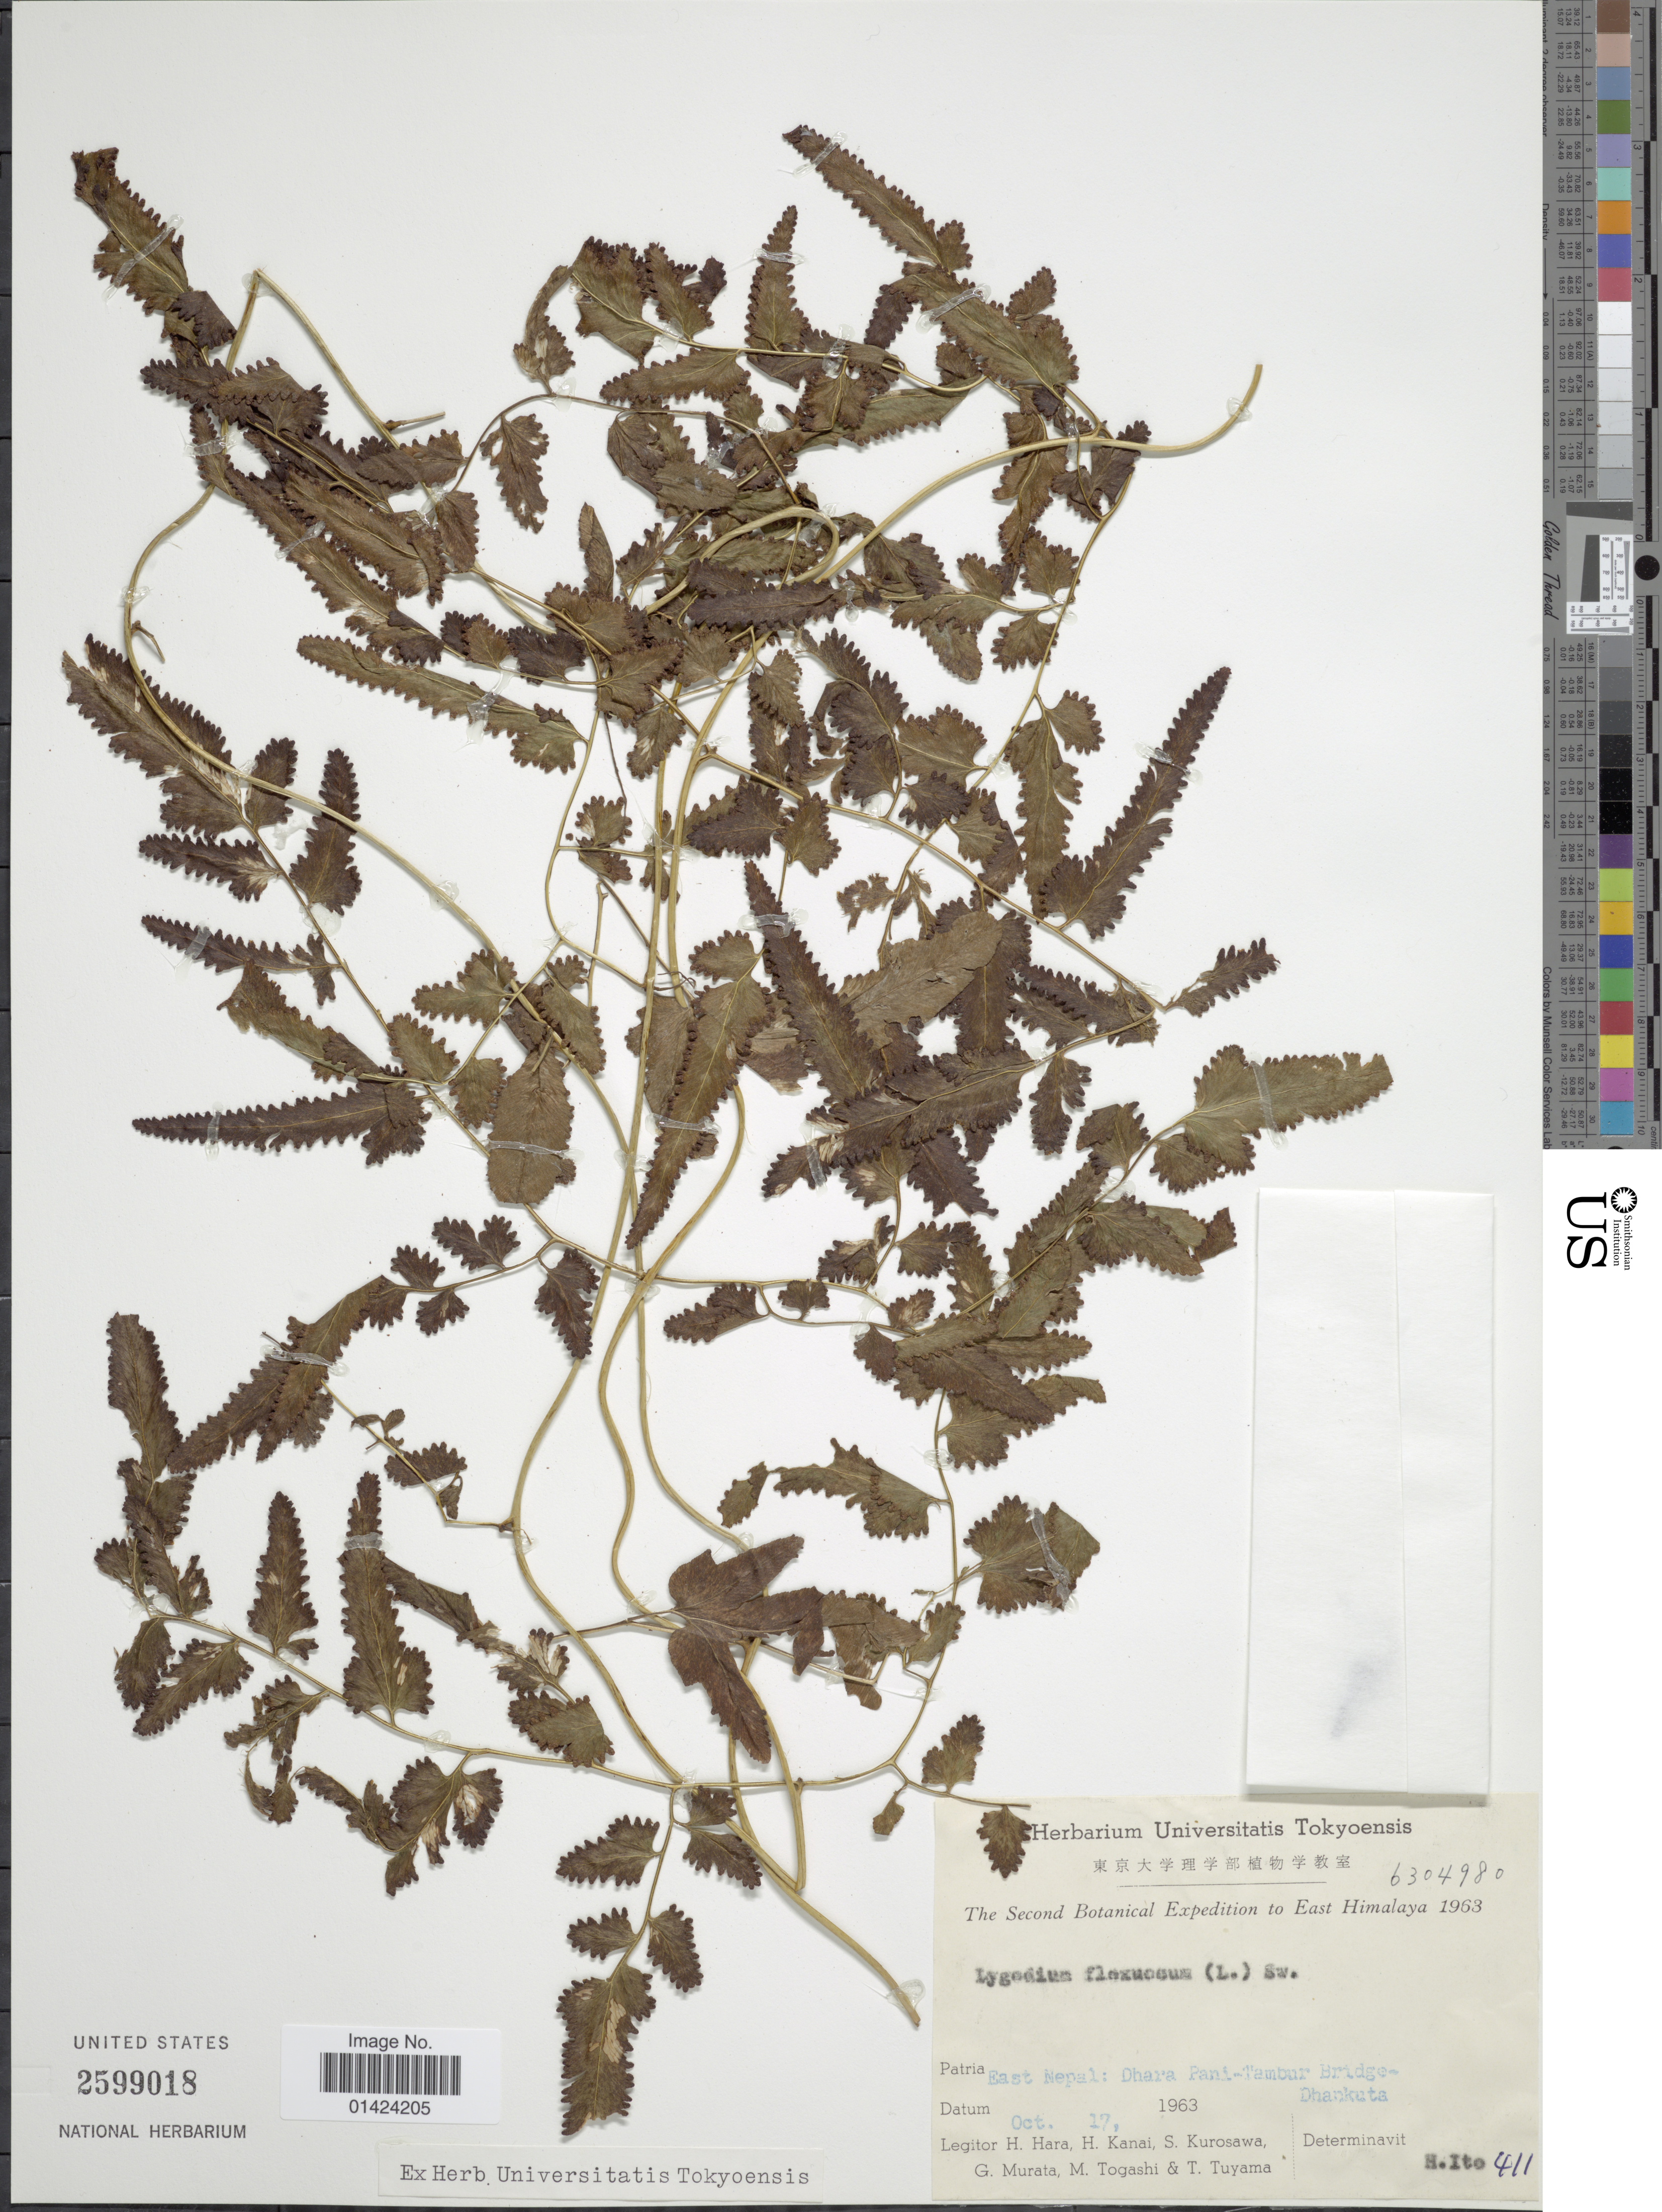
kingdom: Plantae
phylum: Tracheophyta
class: Polypodiopsida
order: Schizaeales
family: Lygodiaceae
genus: Lygodium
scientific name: Lygodium flexuosum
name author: Sw.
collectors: H. Hara, H. Kanai, S. Kurosawa, G. Murata & et al.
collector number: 6304980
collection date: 1963-10-17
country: Nepal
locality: East Himalaya. East Nepal: Dhara Pani-Tambur Bridge-Dhankuta.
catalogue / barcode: US 2599018